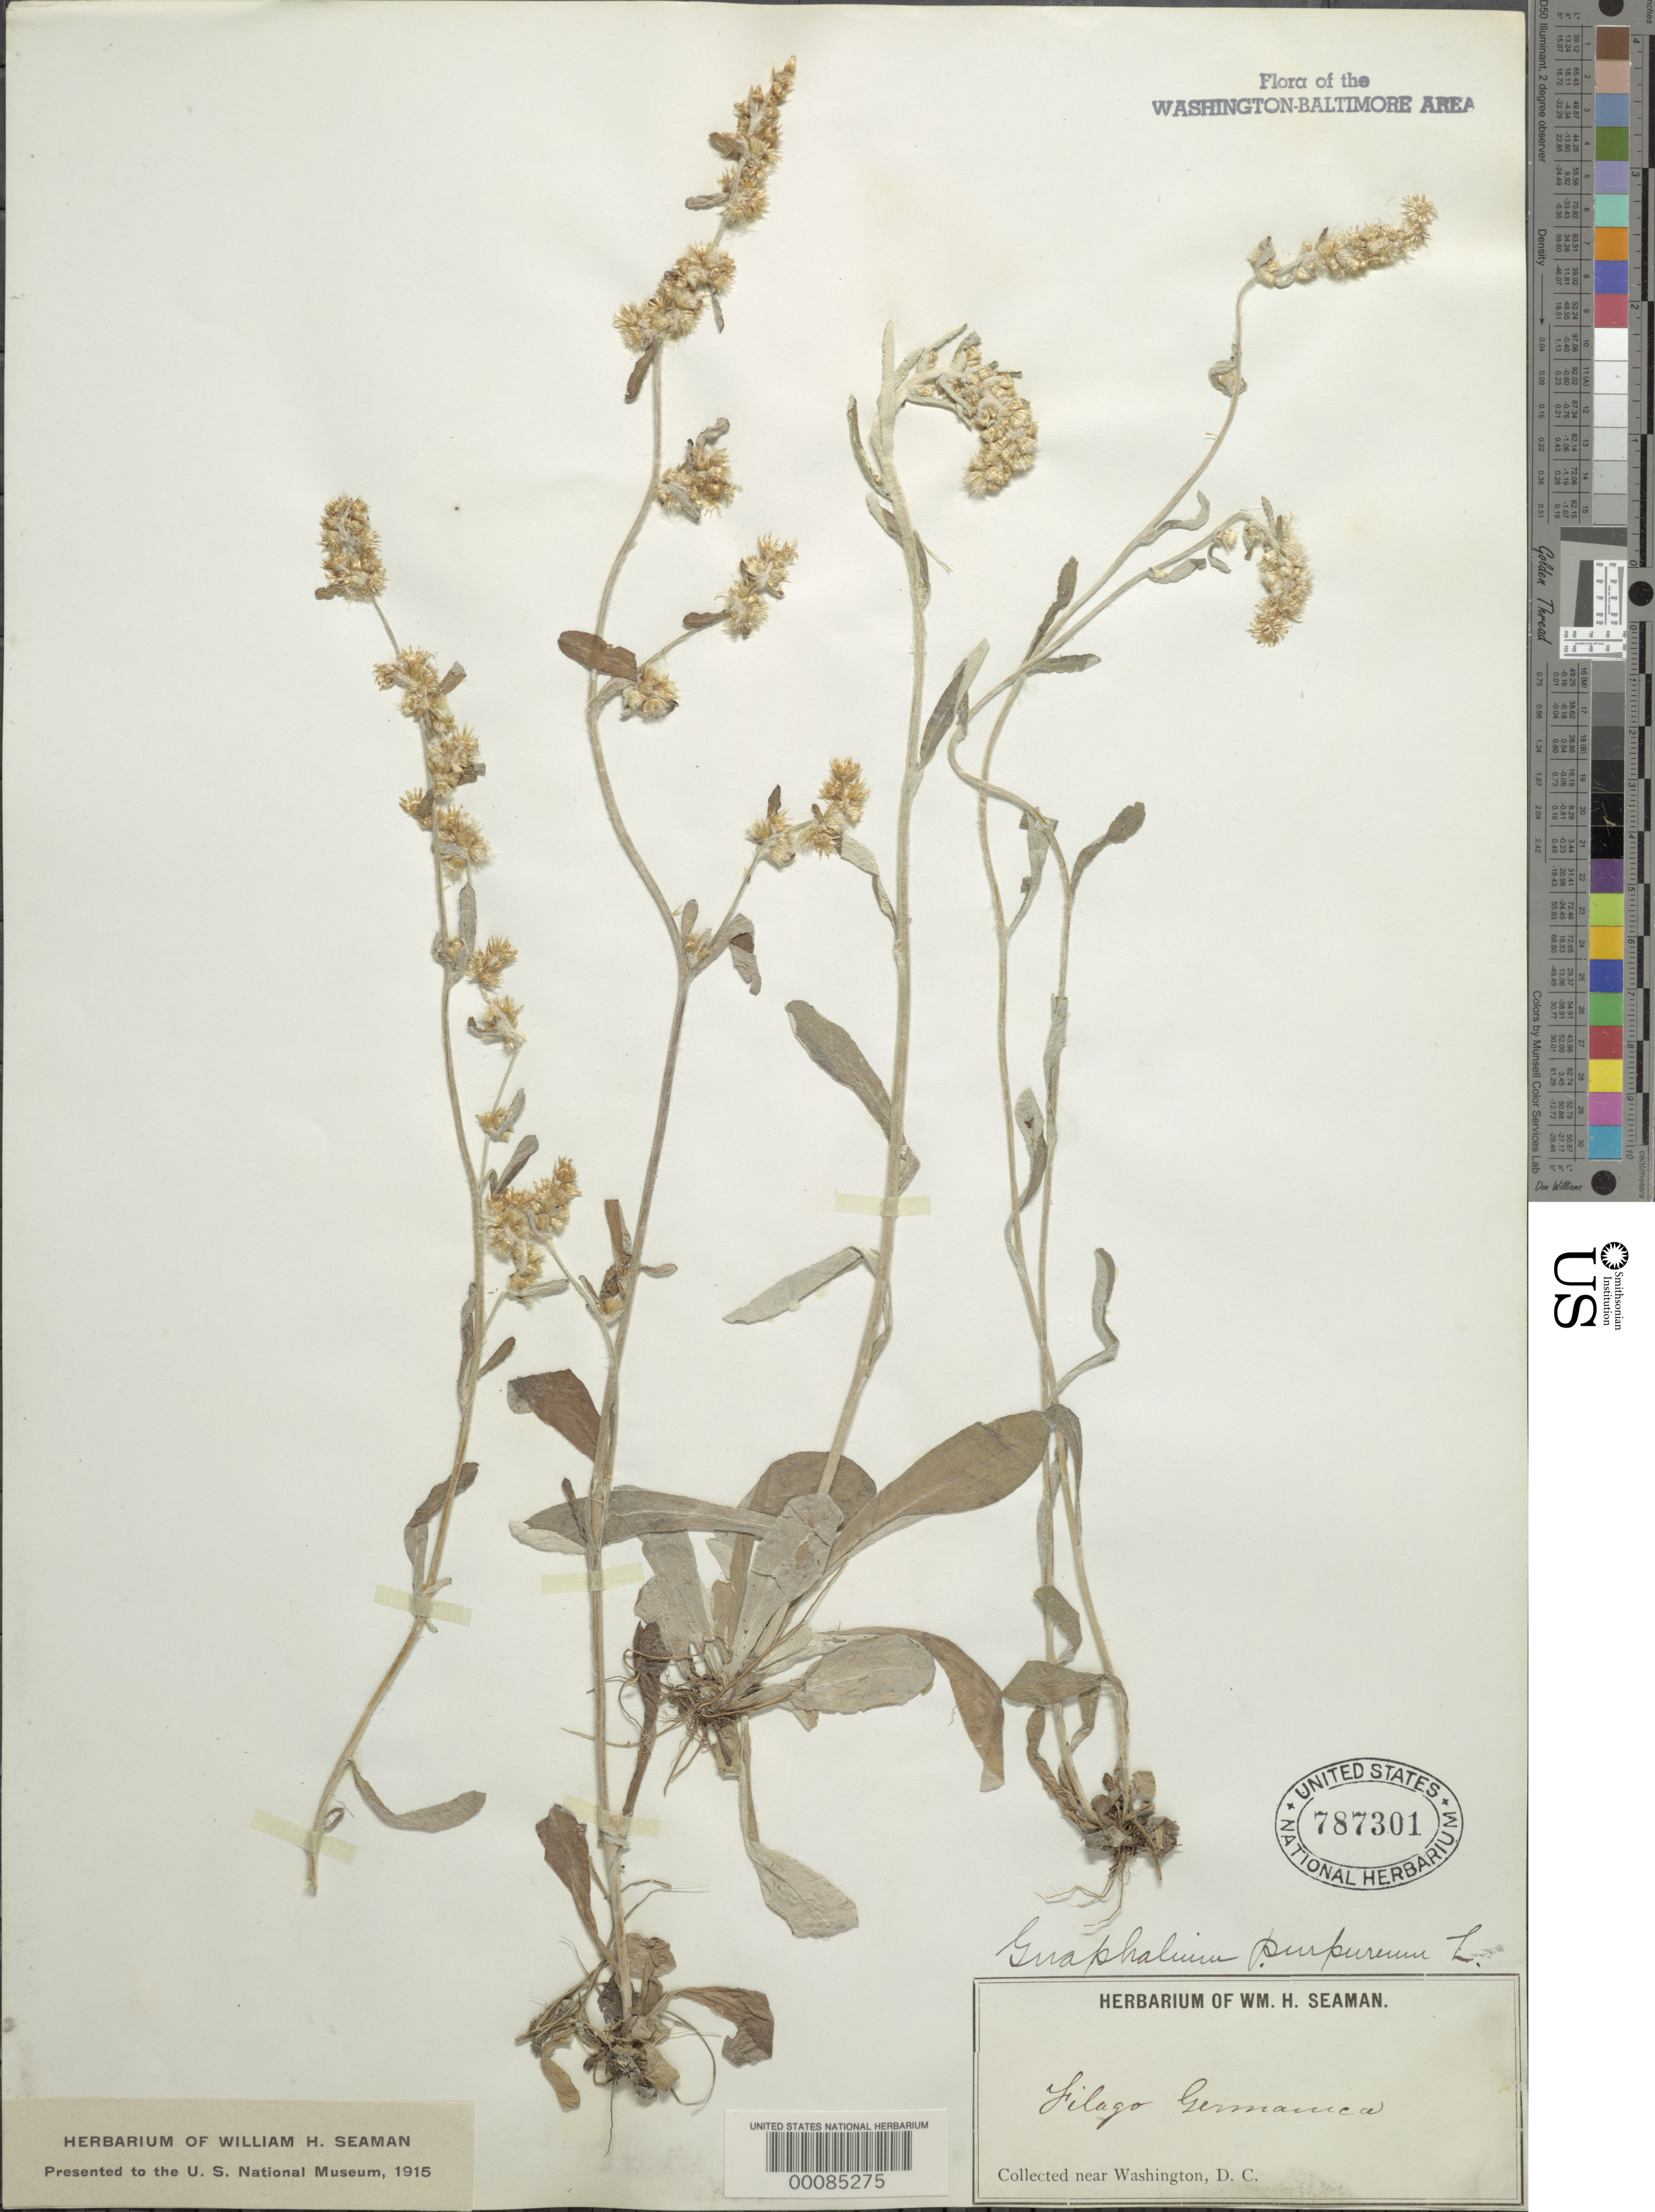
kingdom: Plantae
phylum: Tracheophyta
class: Magnoliopsida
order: Asterales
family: Asteraceae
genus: Gamochaeta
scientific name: Gamochaeta purpurea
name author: (L.) Cabrera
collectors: W. Seaman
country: United States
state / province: District of Columbia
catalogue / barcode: US 787301